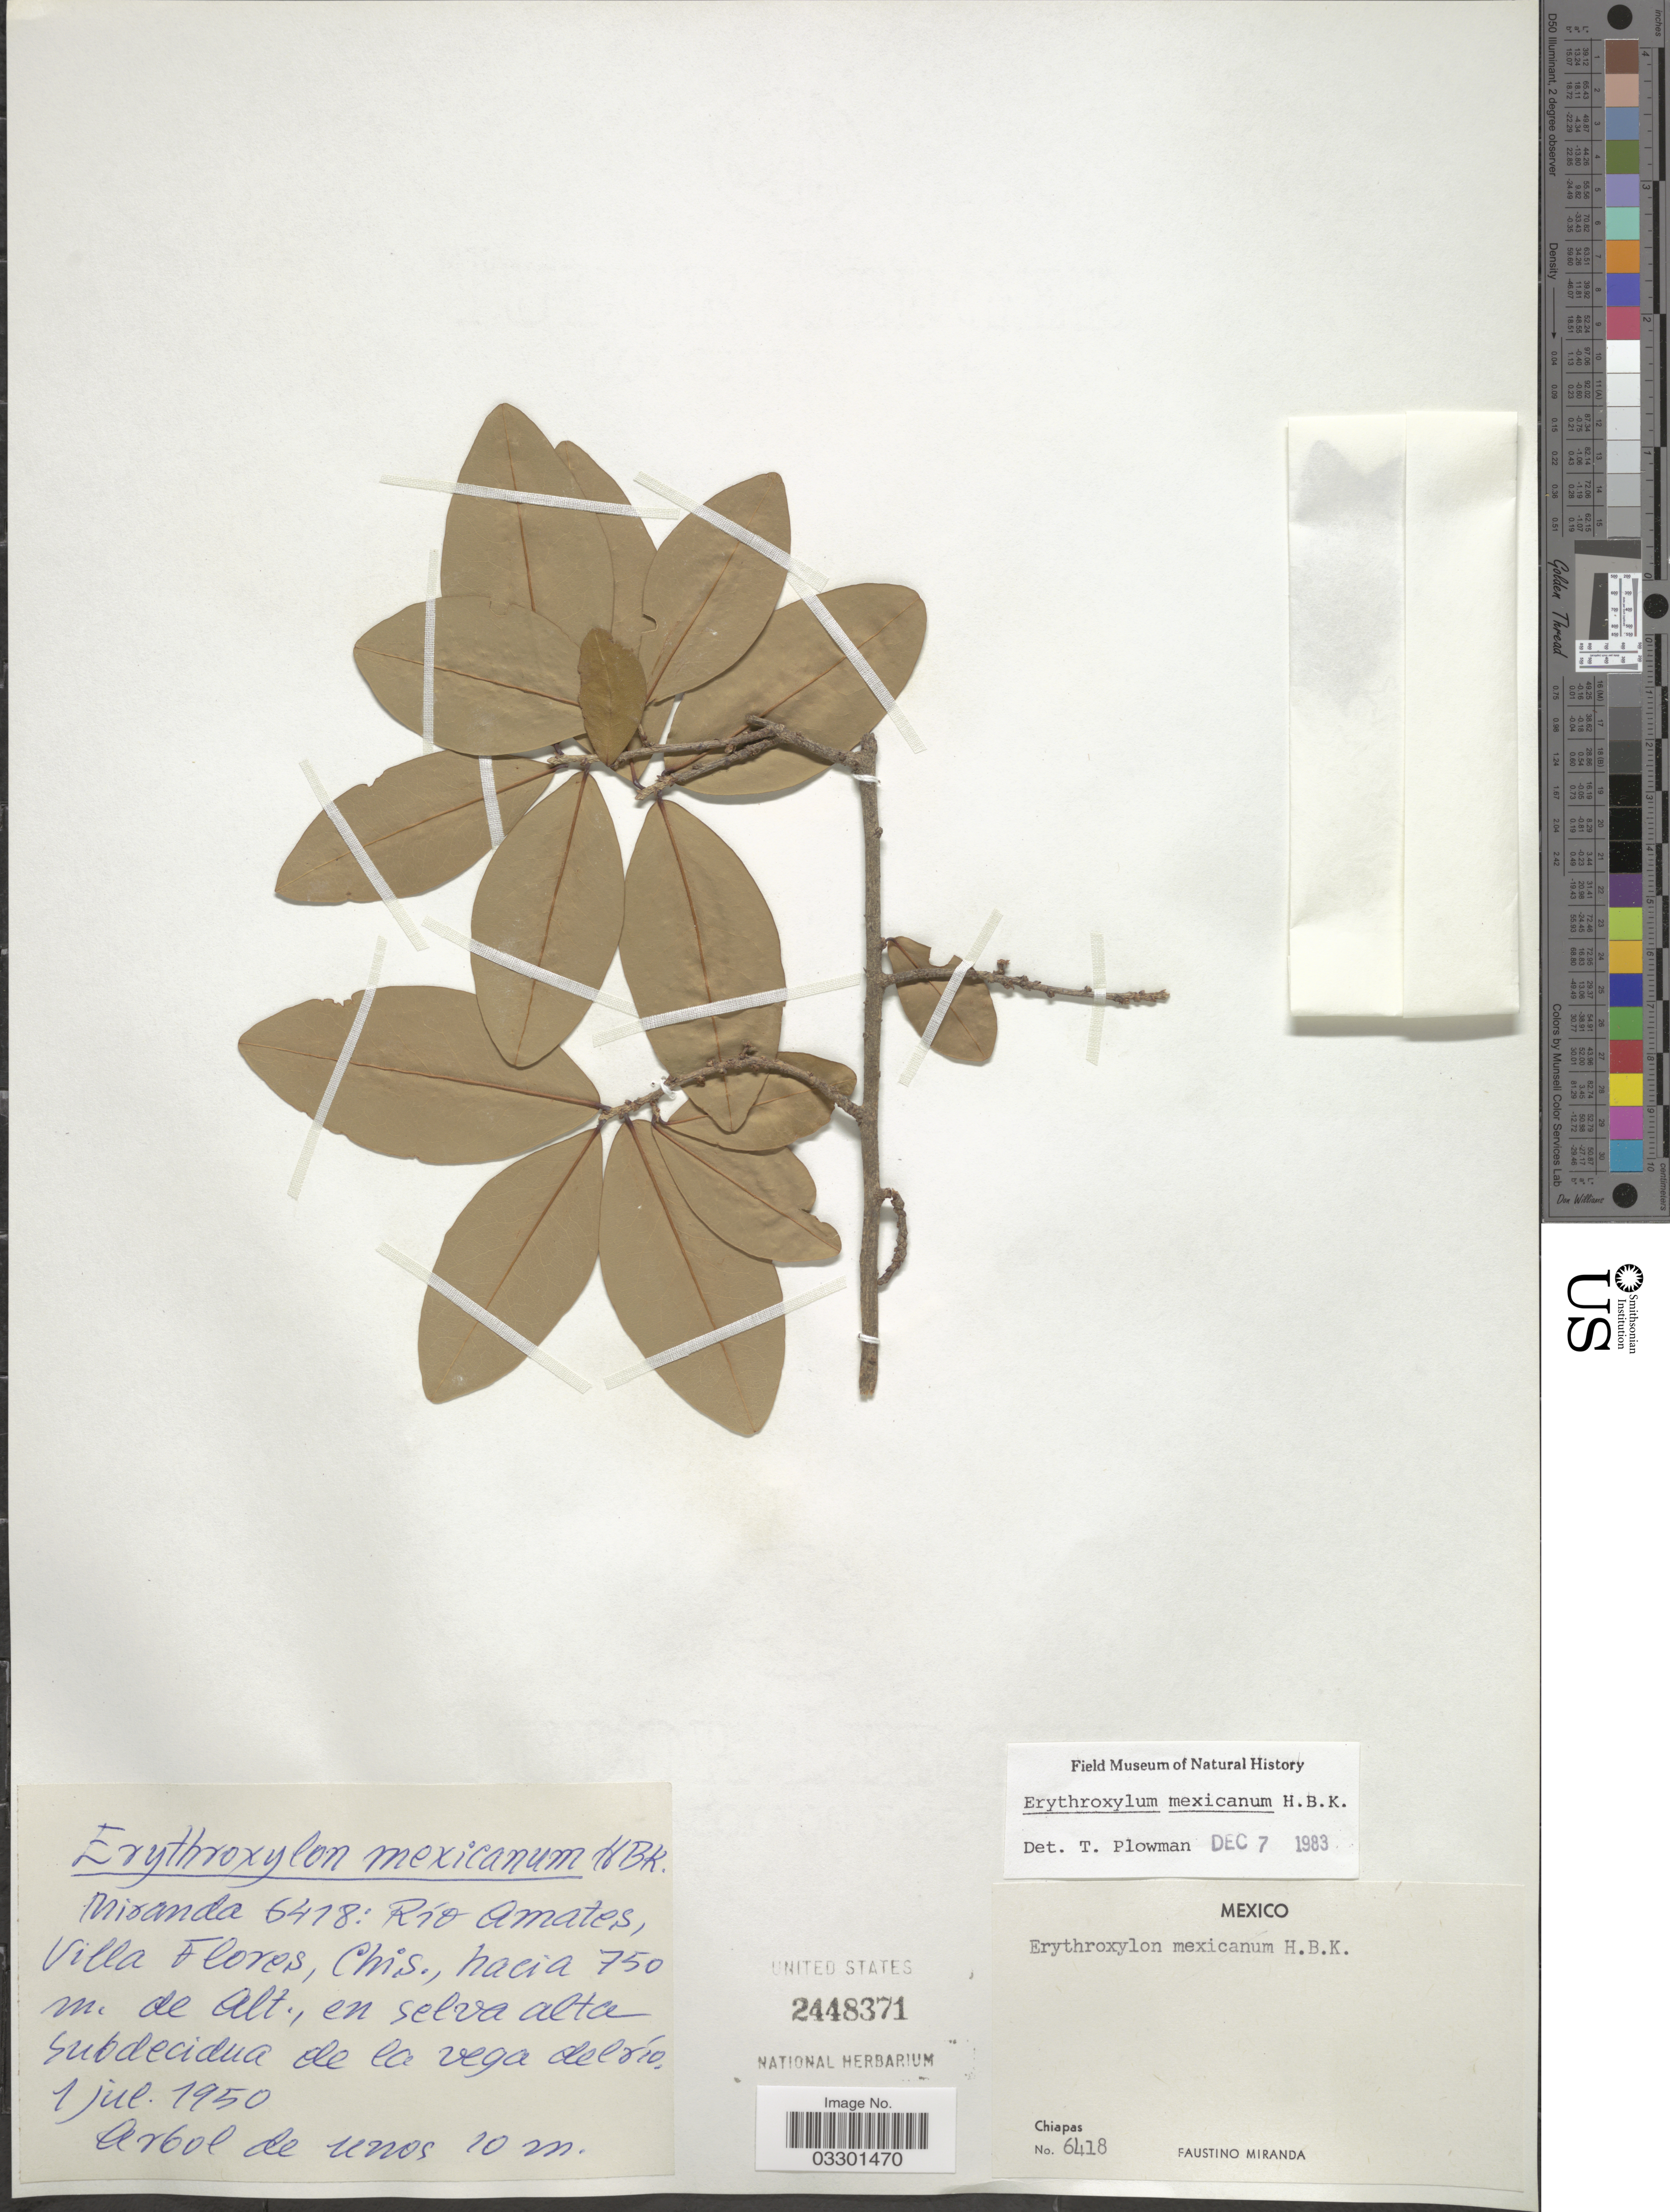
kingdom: Plantae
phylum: Tracheophyta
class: Magnoliopsida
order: Malpighiales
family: Erythroxylaceae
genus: Erythroxylum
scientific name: Erythroxylum mexicanum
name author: Kunth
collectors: F. Miranda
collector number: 6418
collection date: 1950-07-01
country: Mexico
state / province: Chiapas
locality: Río Amates, Villa Flores, Chis.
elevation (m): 750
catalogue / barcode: US 2448371